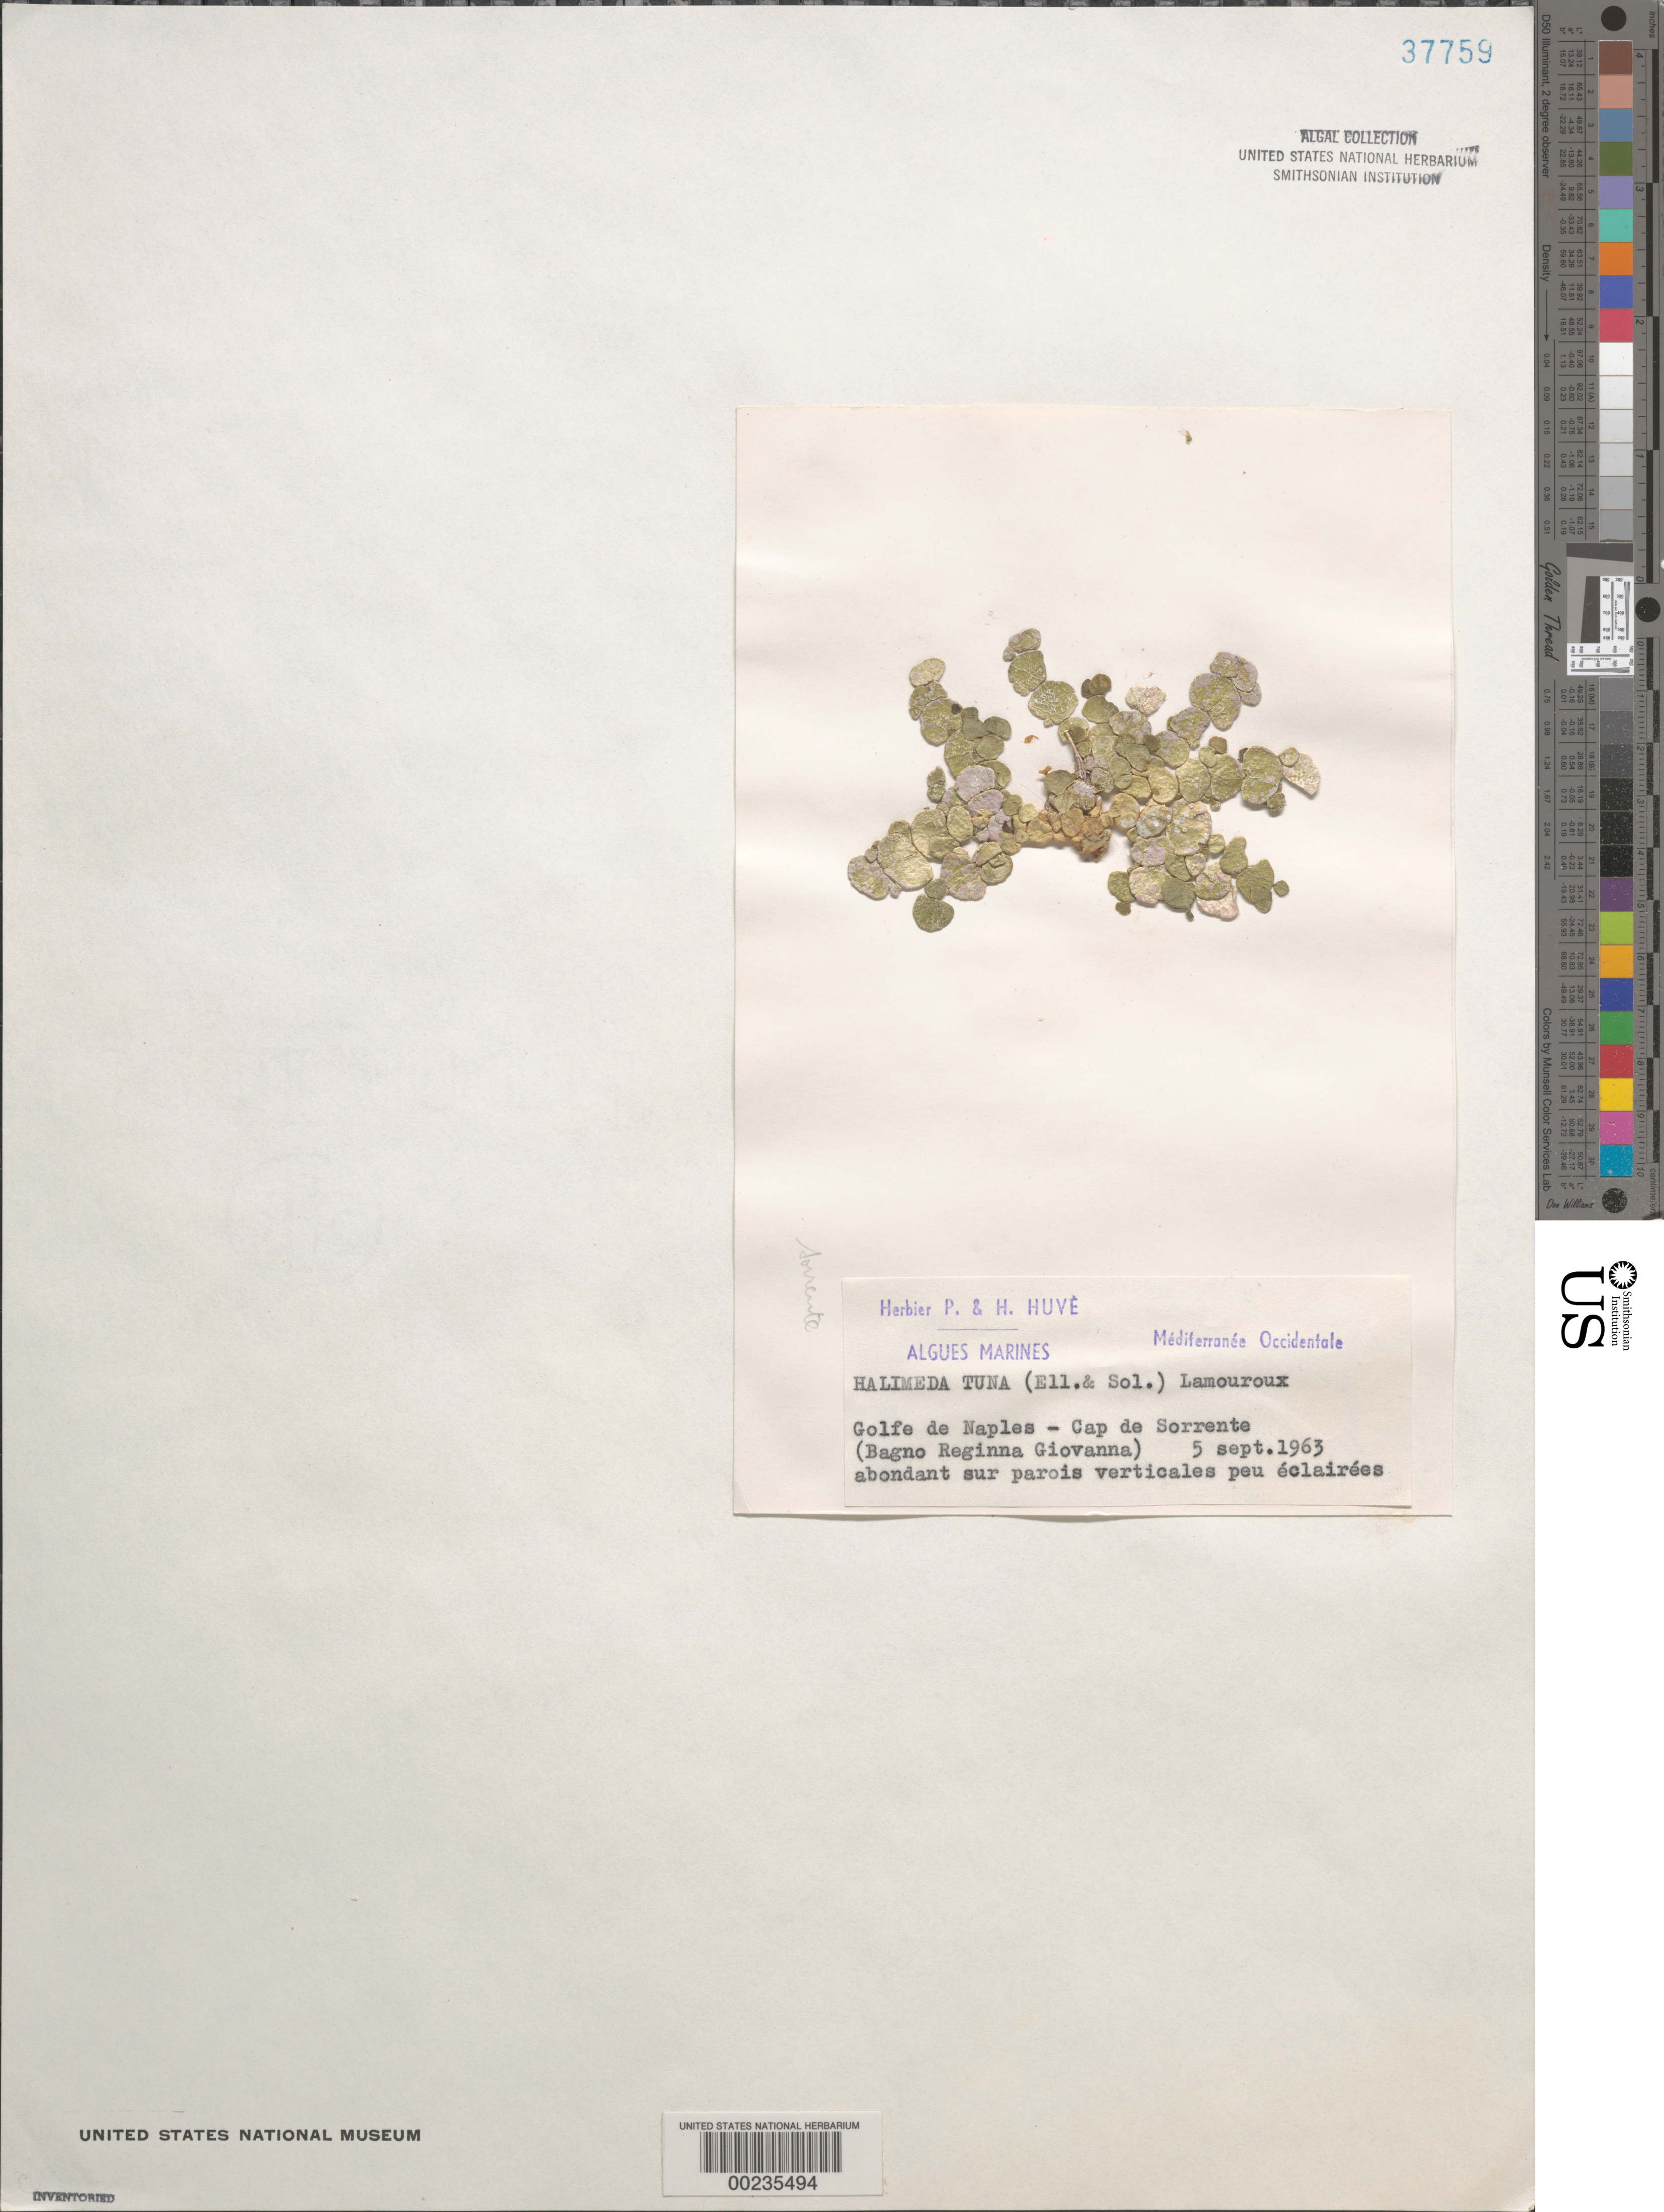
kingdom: Plantae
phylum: Chlorophyta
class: Ulvophyceae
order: Bryopsidales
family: Halimedaceae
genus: Halimeda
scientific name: Halimeda tuna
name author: (J. Ellis & Sol.) J.V.Lamouroux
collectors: P. Huve & H. Huve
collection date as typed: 05 Sep 1963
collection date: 1963-09-05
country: Italy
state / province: Campania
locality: Gulf of Naples (Golfe de Naples), Cap de Sorrente (Bagno Reginna Giovanna)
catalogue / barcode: US 37759